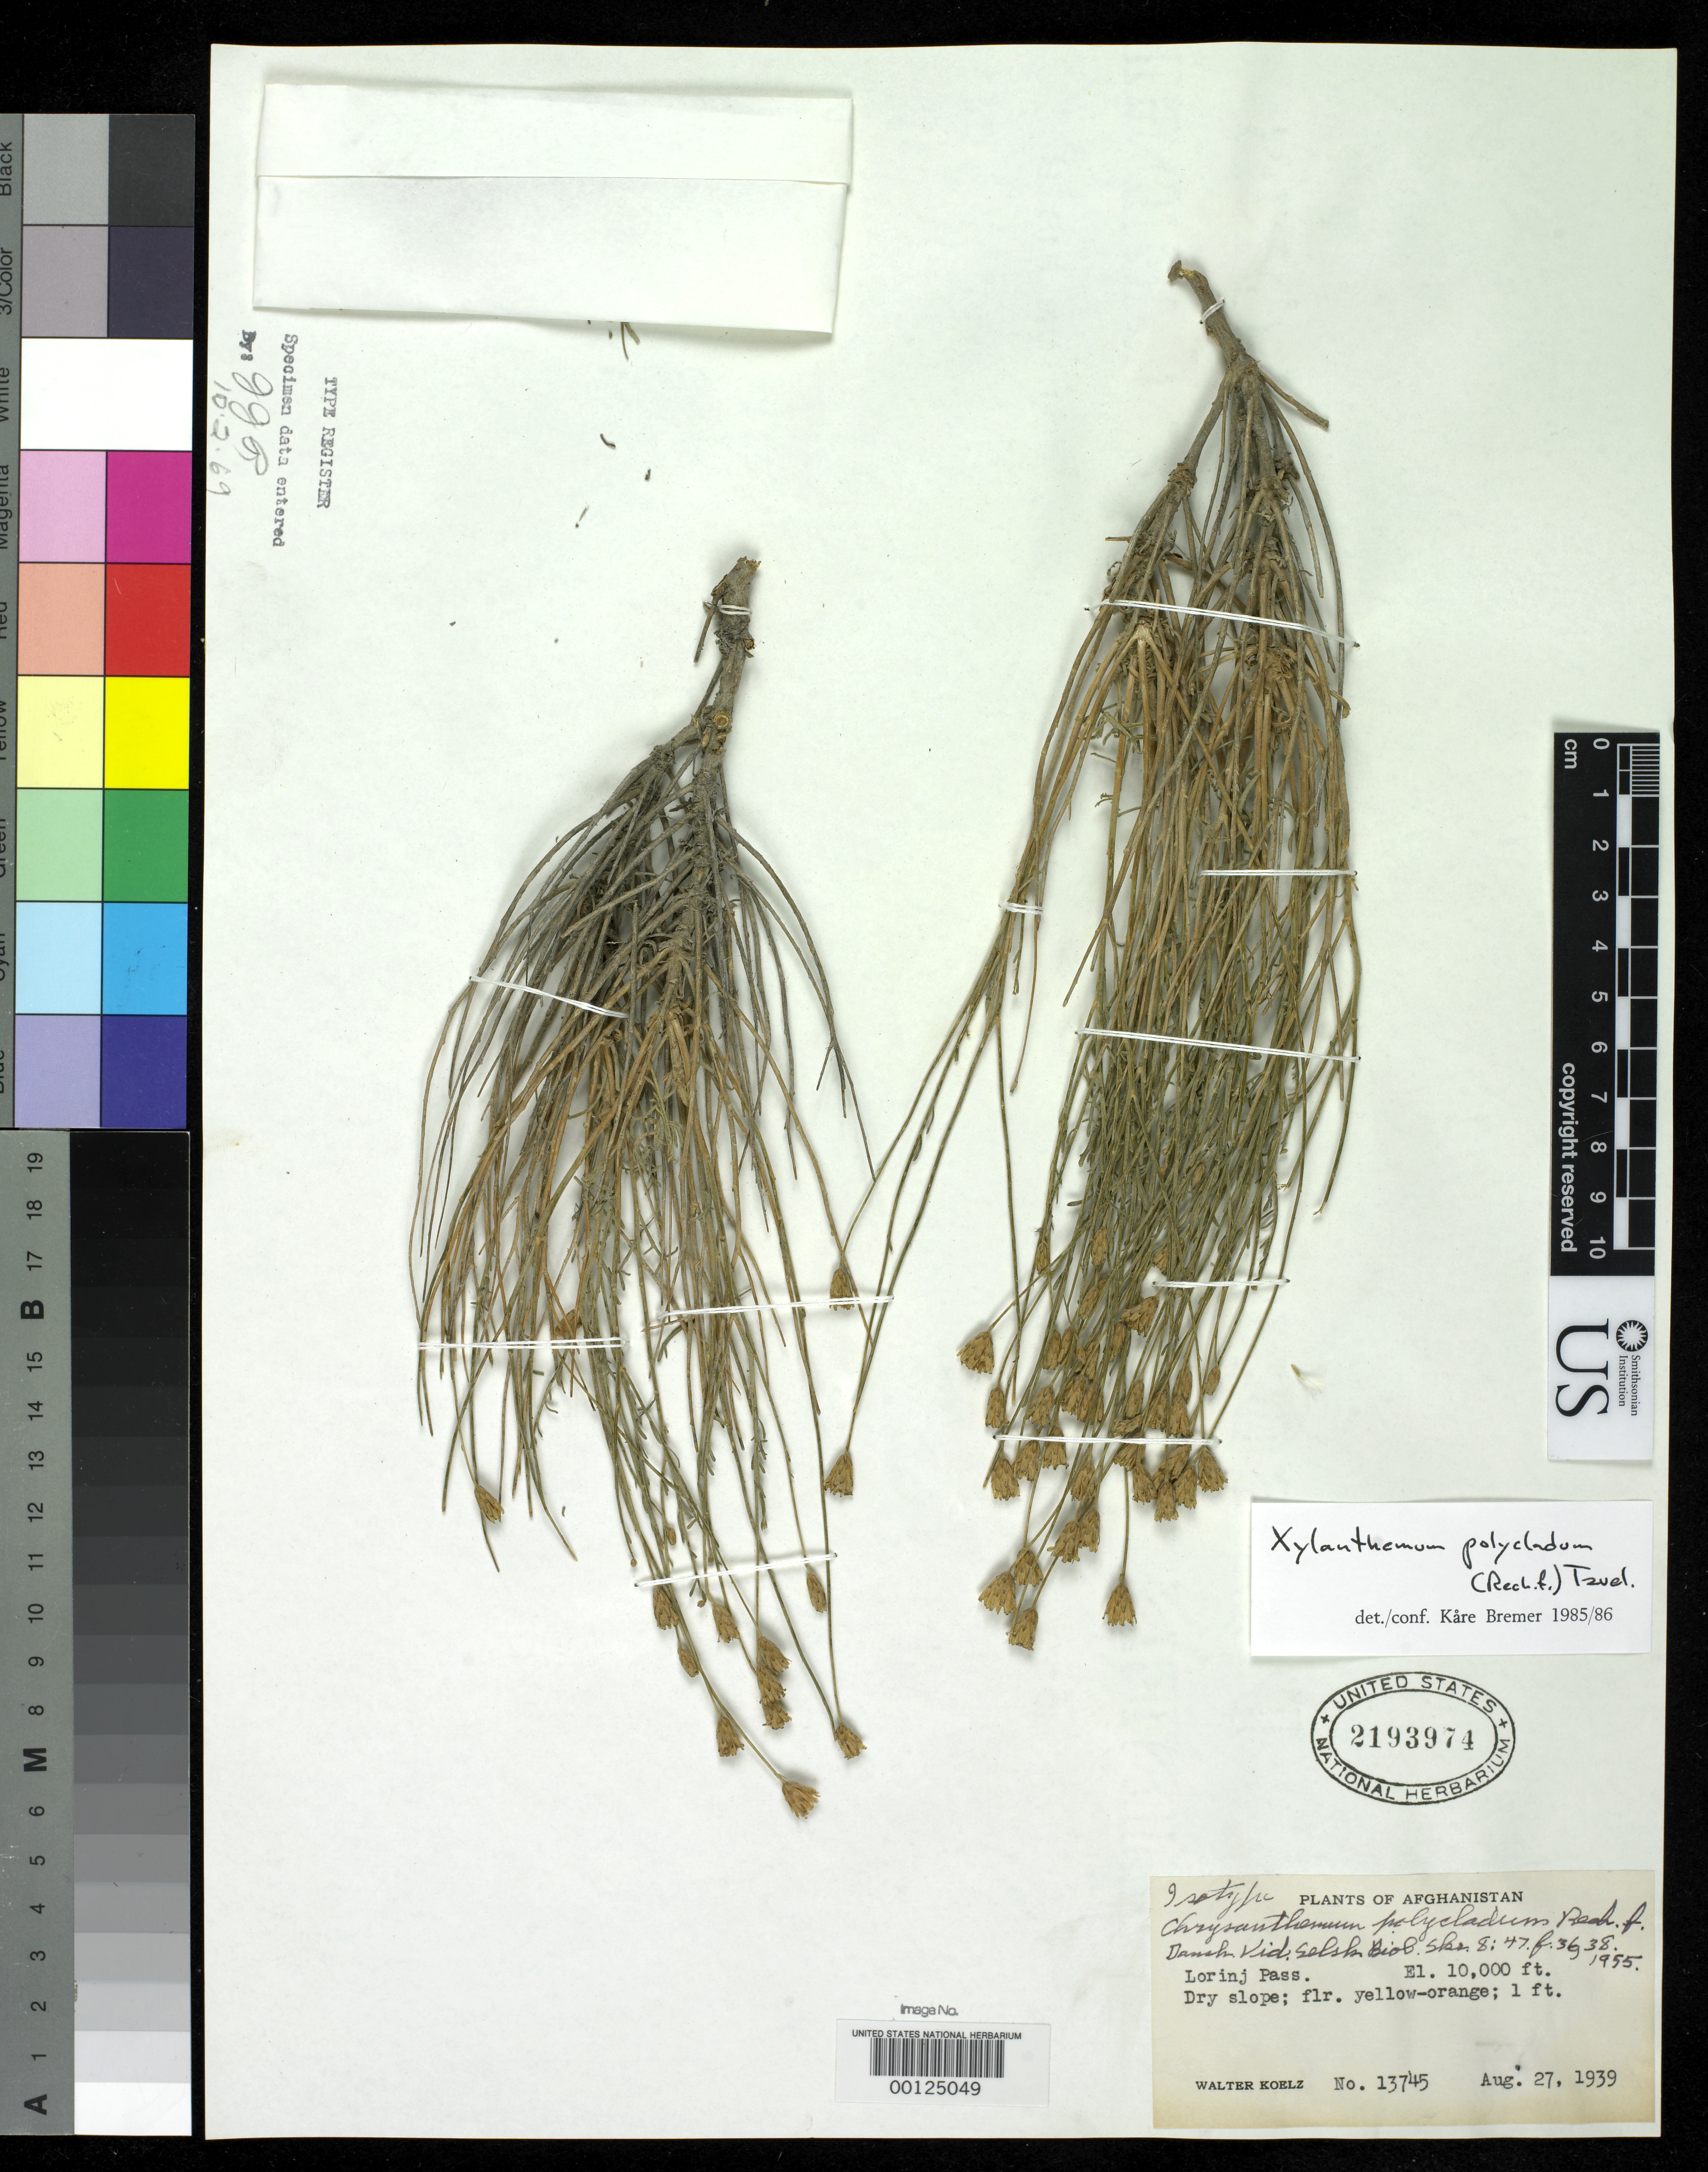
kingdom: Plantae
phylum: Tracheophyta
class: Magnoliopsida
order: Asterales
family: Asteraceae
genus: Chrysanthemum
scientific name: Chrysanthemum polycladum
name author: Rech. f.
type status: Isotype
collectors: W. N. Koelz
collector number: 13745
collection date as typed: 27 Aug 1939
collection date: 1939-08-27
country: Afghanistan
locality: Lorinj Pass.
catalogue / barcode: US 2193974